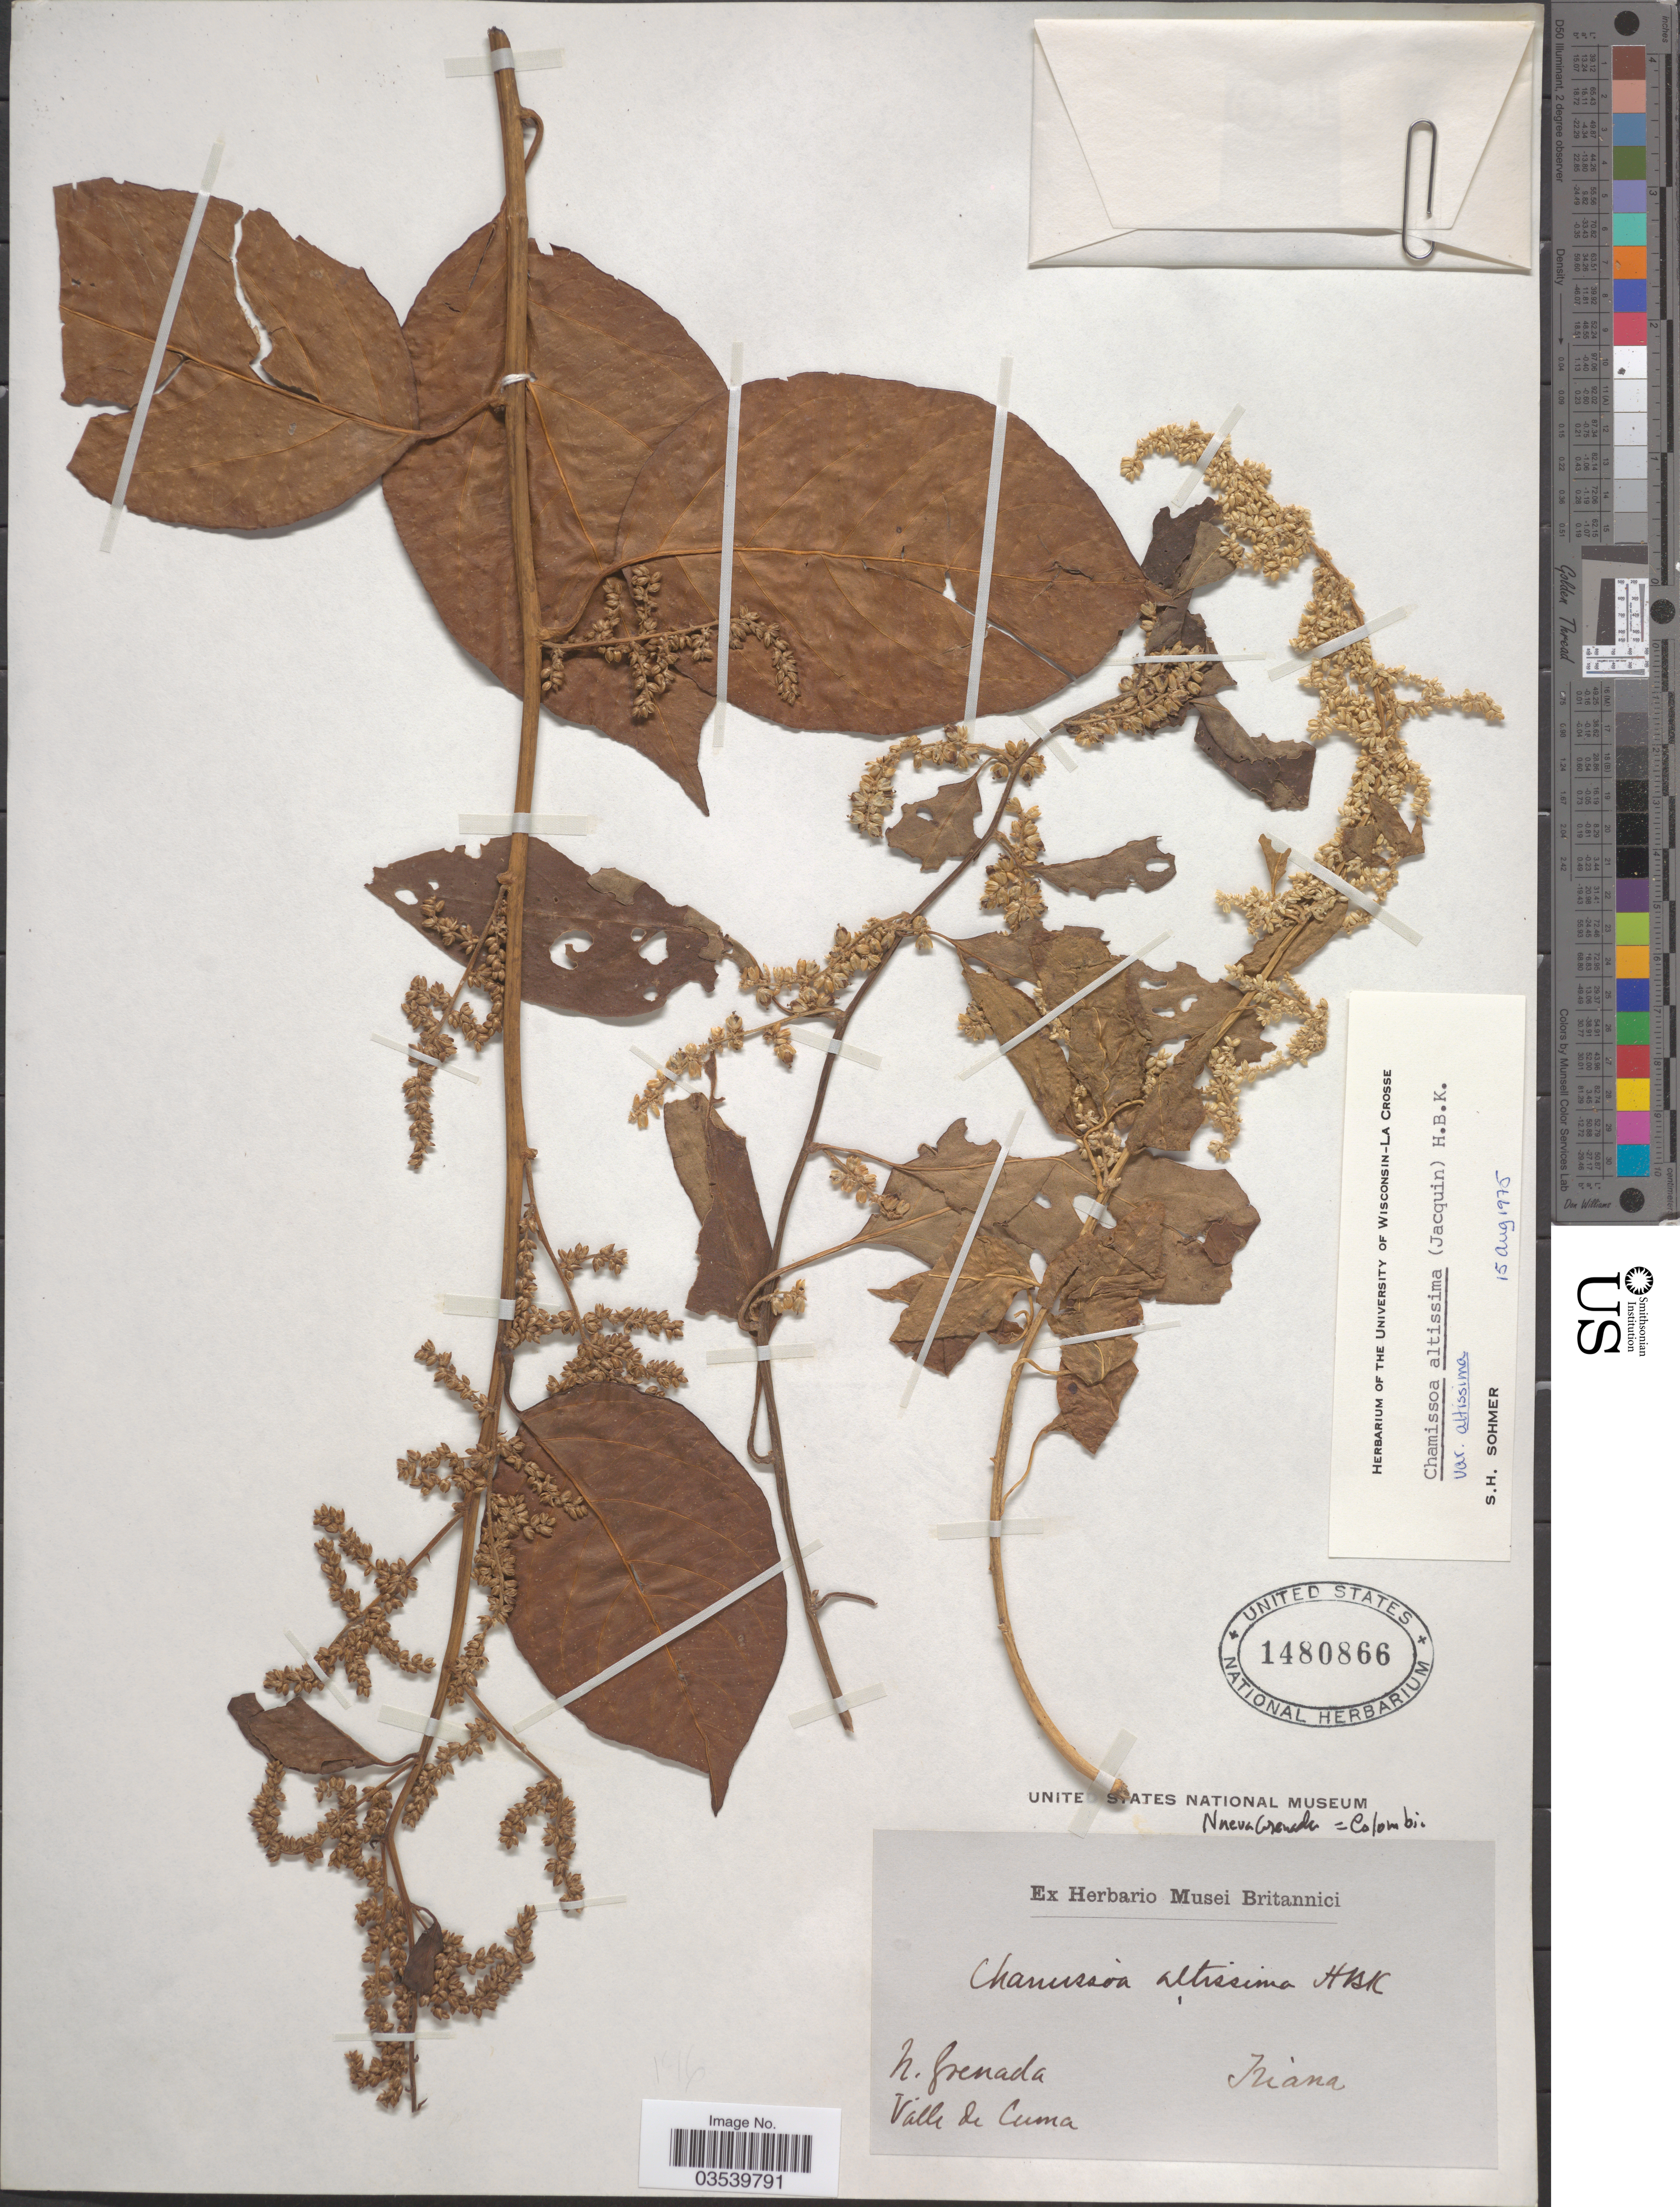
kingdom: Plantae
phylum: Tracheophyta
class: Magnoliopsida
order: Caryophyllales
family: Amaranthaceae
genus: Chamissoa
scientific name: Chamissoa altissima var. altissima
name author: (Jacq.) Kunth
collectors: Triana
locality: N. Grenada. Valle de Cuma.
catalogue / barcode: US 1480866